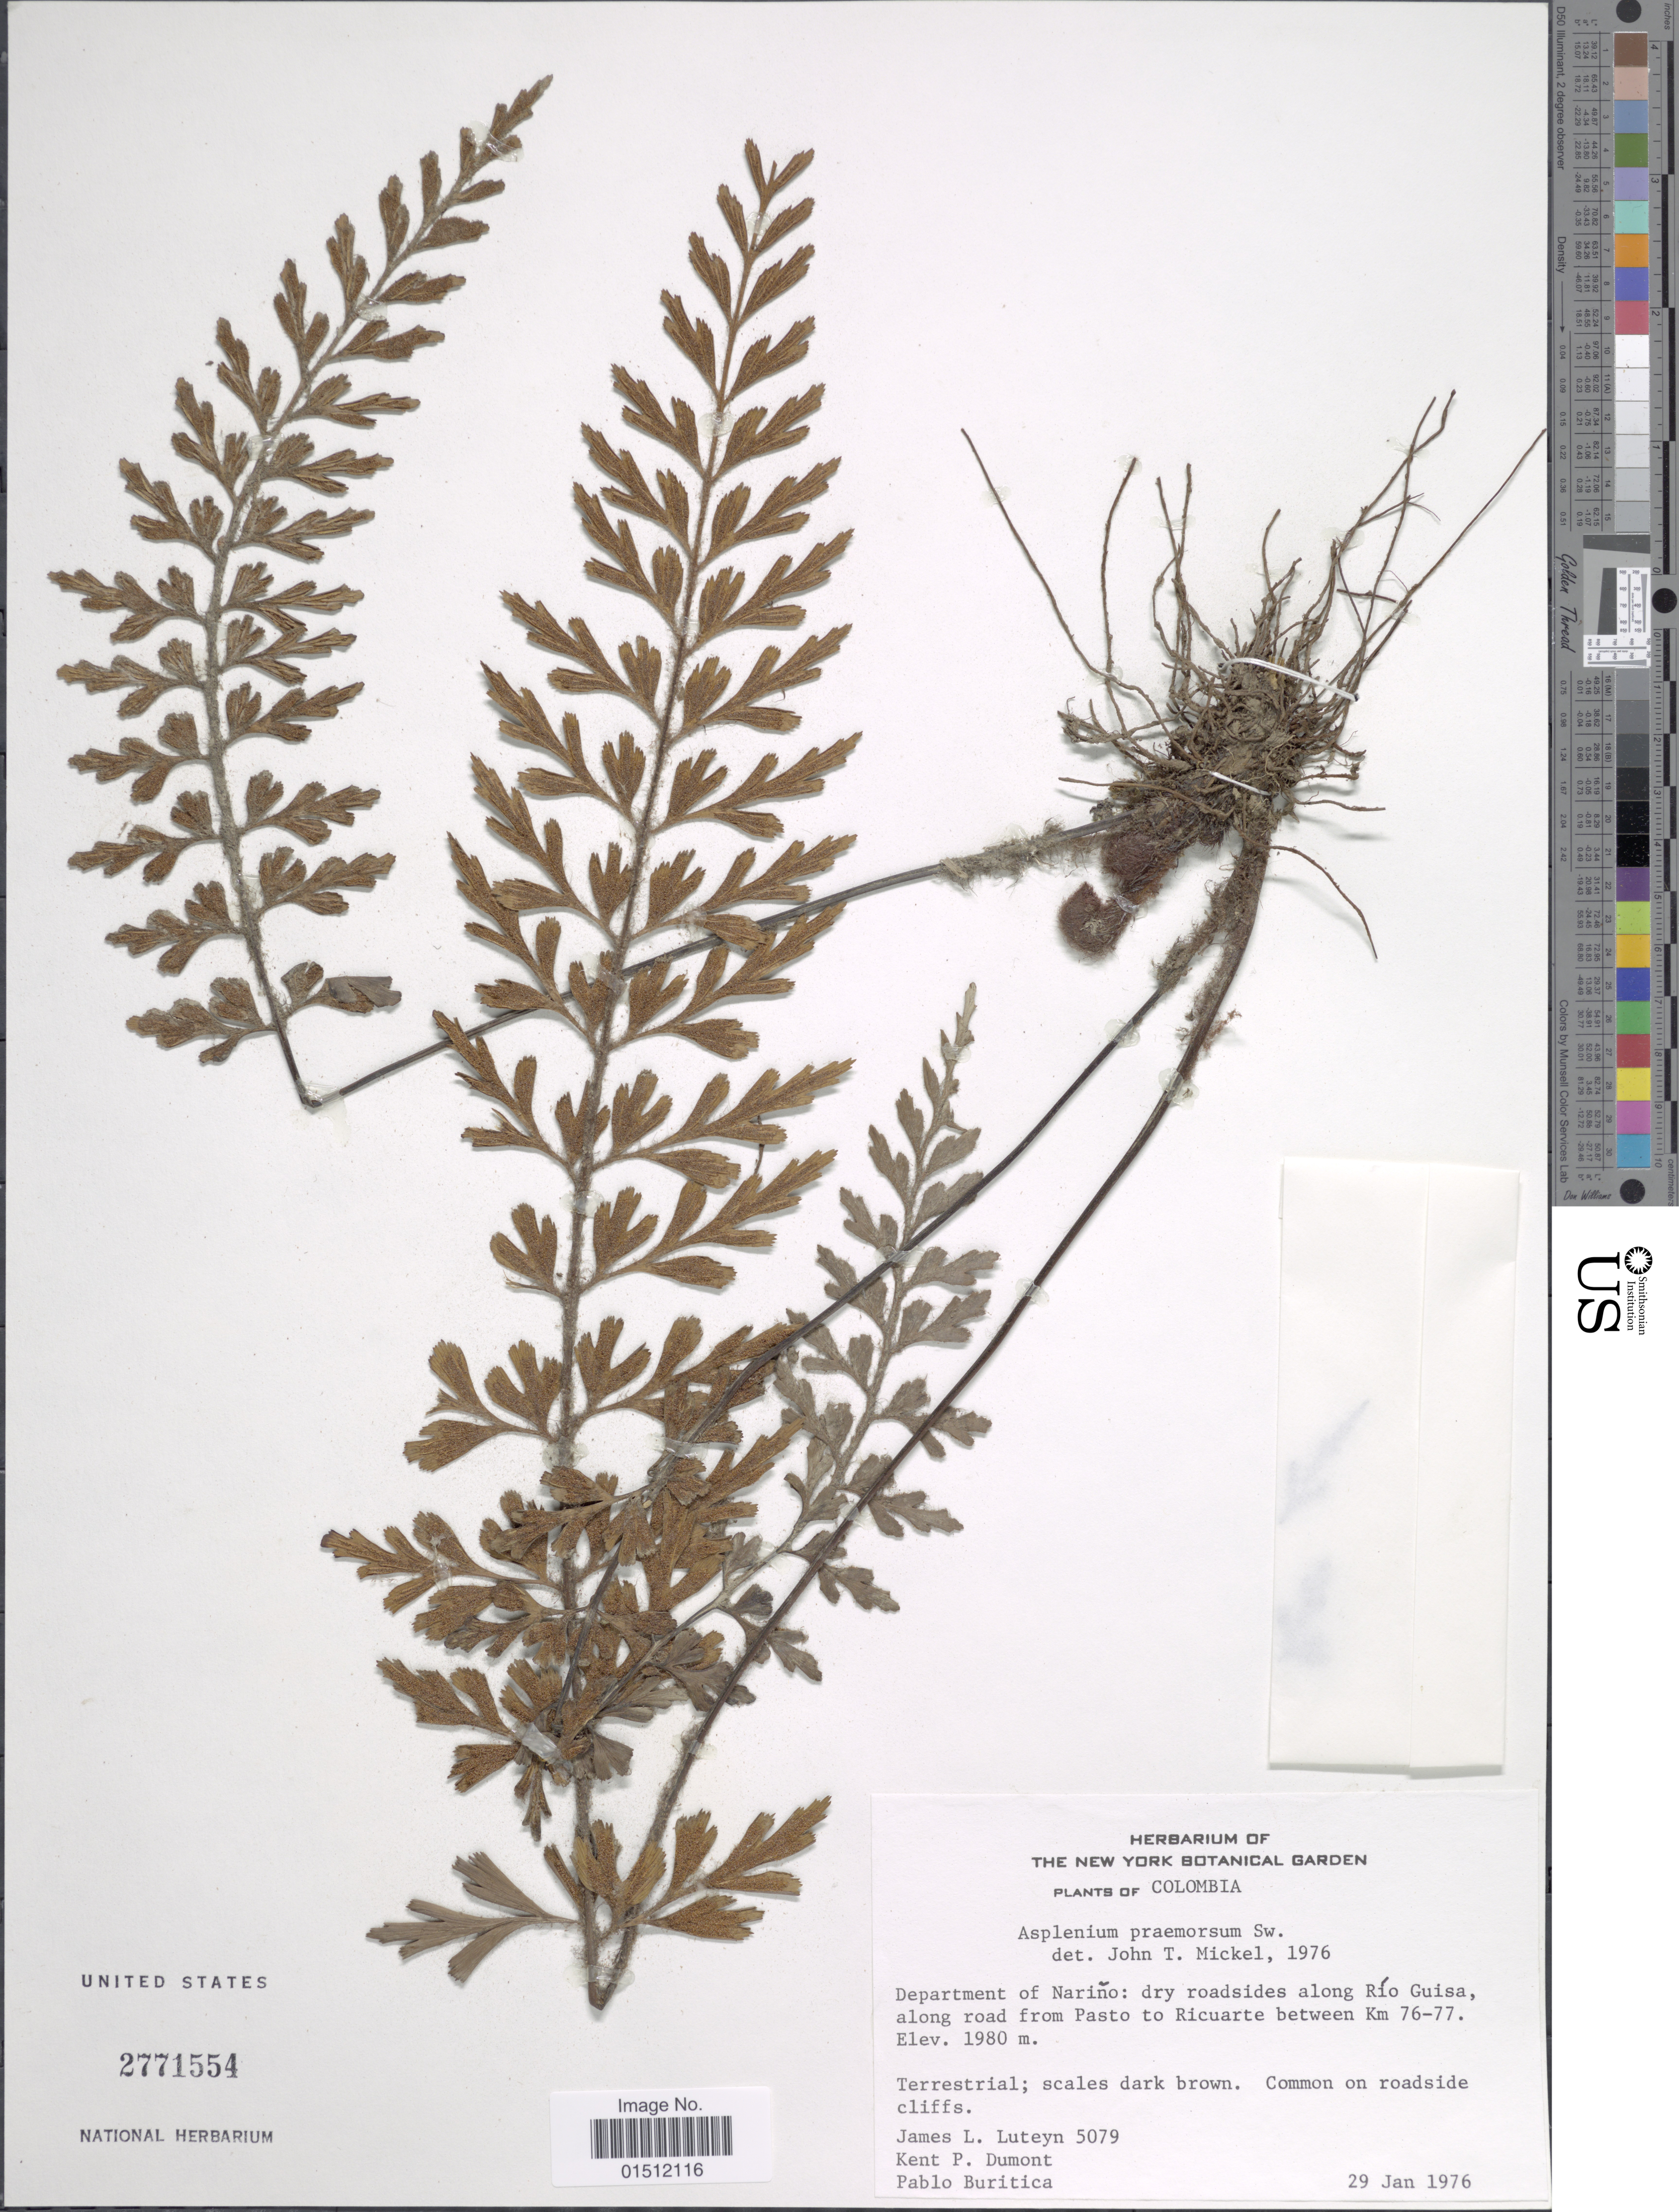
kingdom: Plantae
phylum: Tracheophyta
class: Polypodiopsida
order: Polypodiales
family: Aspleniaceae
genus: Asplenium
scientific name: Asplenium praemorsum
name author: Sw.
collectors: J. L. Luteyn, K. P. Dumont & P. Buritica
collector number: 5079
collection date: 1976-01-29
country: Colombia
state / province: Nariño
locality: Department of Narino: dry roadside along Rio Guisa along road from Pasto to Ricuarte between Km 76-77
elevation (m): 1980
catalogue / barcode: US 2771554